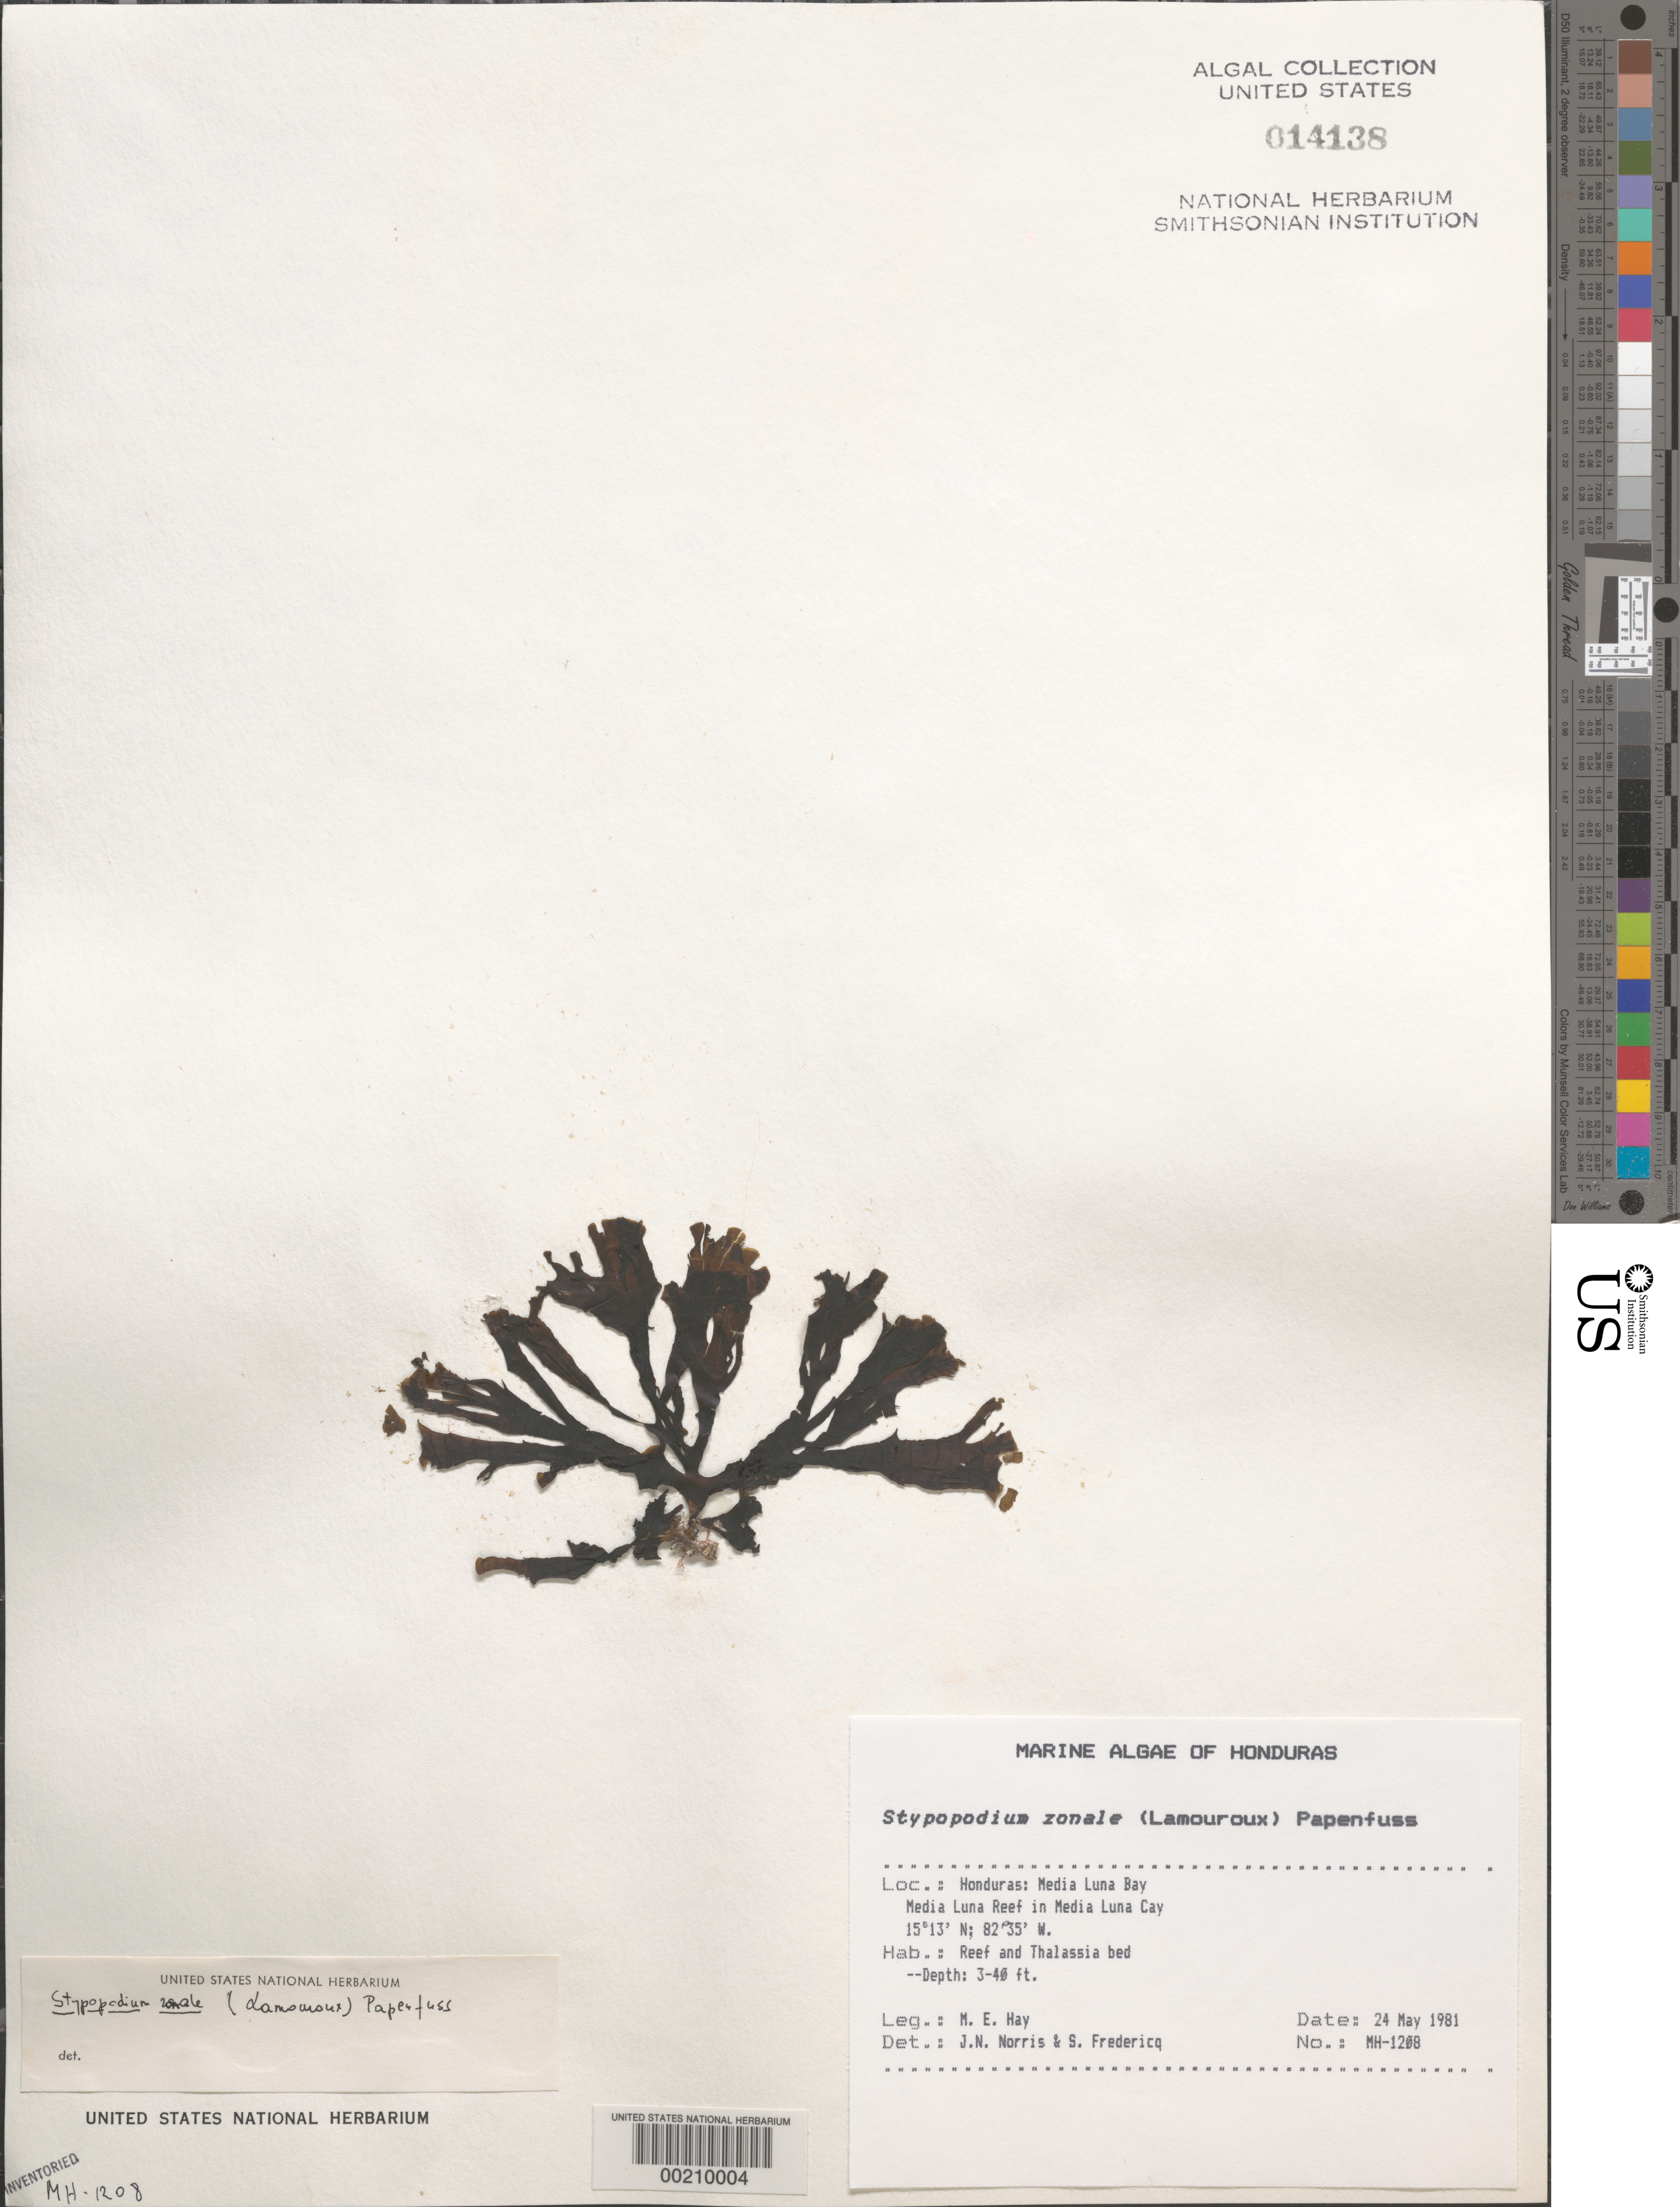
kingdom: Chromista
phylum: Ochrophyta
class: Phaeophyceae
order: Dictyotales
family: Dictyotaceae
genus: Stypopodium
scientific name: Stypopodium zonale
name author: (J.V.Lamouroux) Papenf.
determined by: Norris, J. N.; Fredericq, S.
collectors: M. E. Hay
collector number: MEH-1208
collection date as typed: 24 May 1981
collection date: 1981-05-24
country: Honduras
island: Media Luna Cay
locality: Media Luna Bay, Media Luna Reef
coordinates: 15 13' N, 82 35' W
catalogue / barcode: US 14138